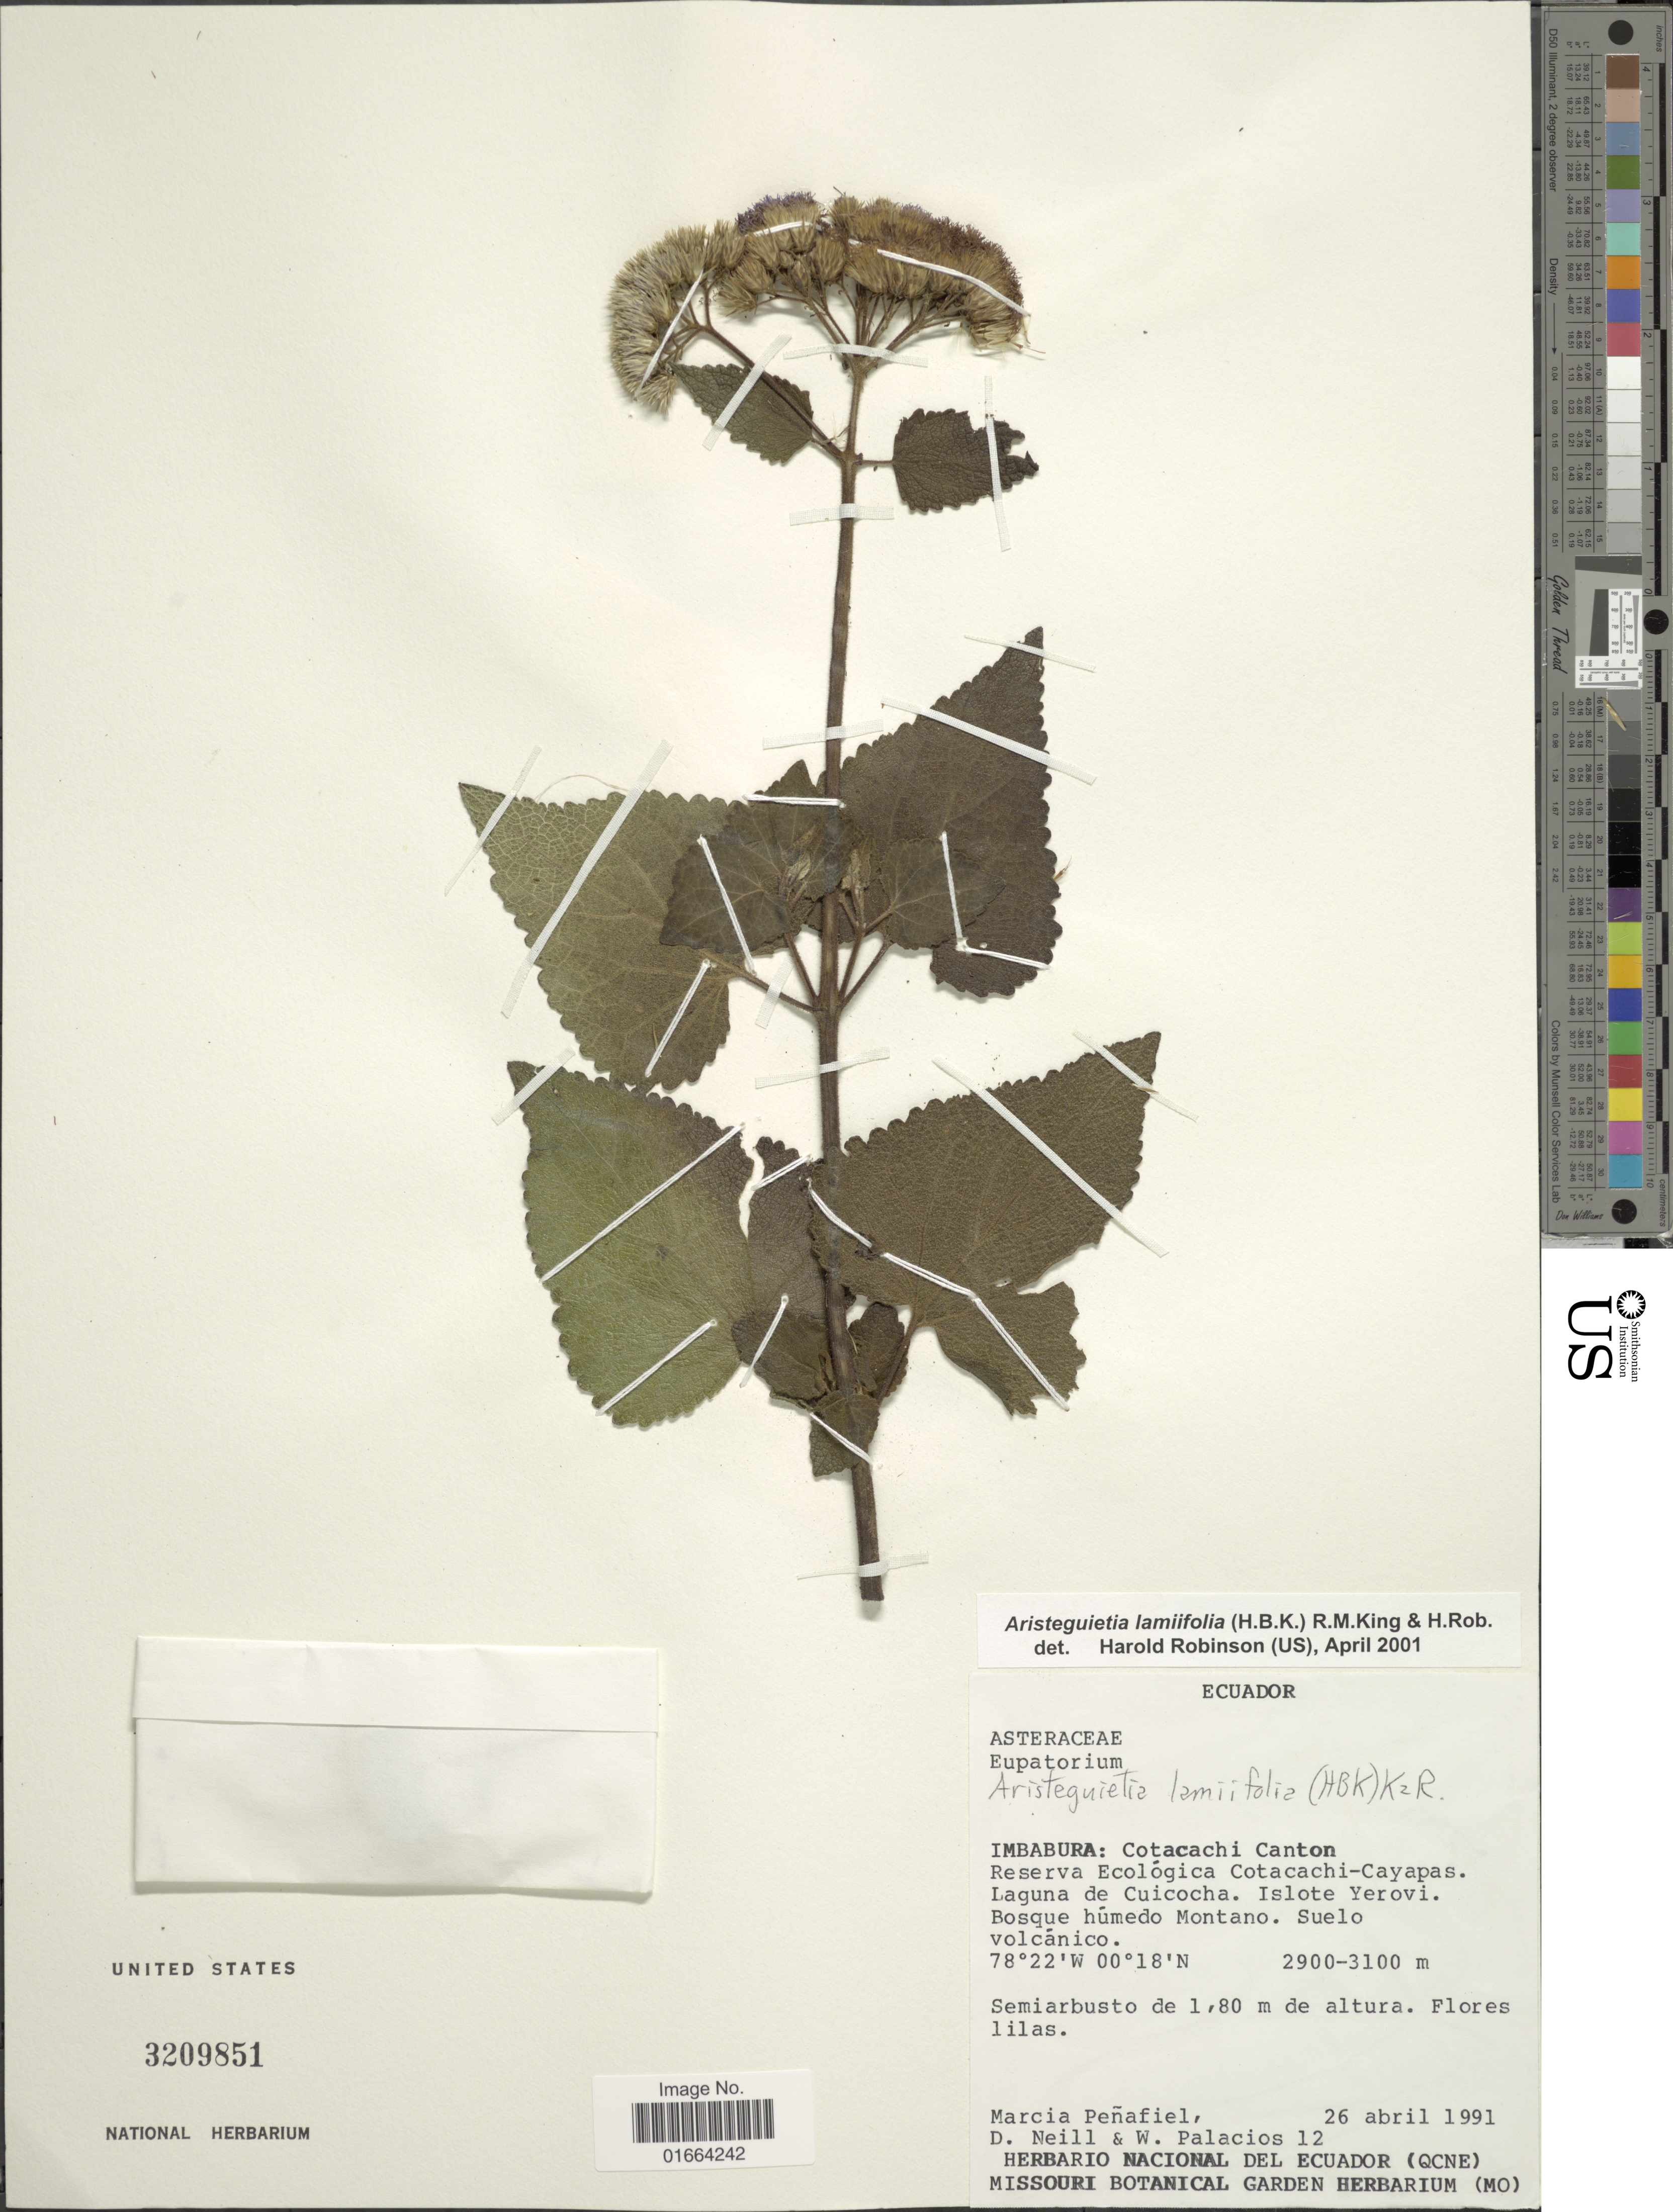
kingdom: Plantae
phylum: Tracheophyta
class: Magnoliopsida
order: Asterales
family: Asteraceae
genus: Aristeguietia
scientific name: Aristeguietia lamiifolia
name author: (Kunth) R.M. King & H. Rob.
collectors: M. Penafiel, D. Neill & W. Palacios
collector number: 12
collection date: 1991-04-26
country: Ecuador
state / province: Imbabura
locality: Cotacachi Canton. Reserva Ecológica Cotacachi-Cayapas. Laguna de Cuicocha. Islote Yerovi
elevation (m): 2900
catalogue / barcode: US 3209851